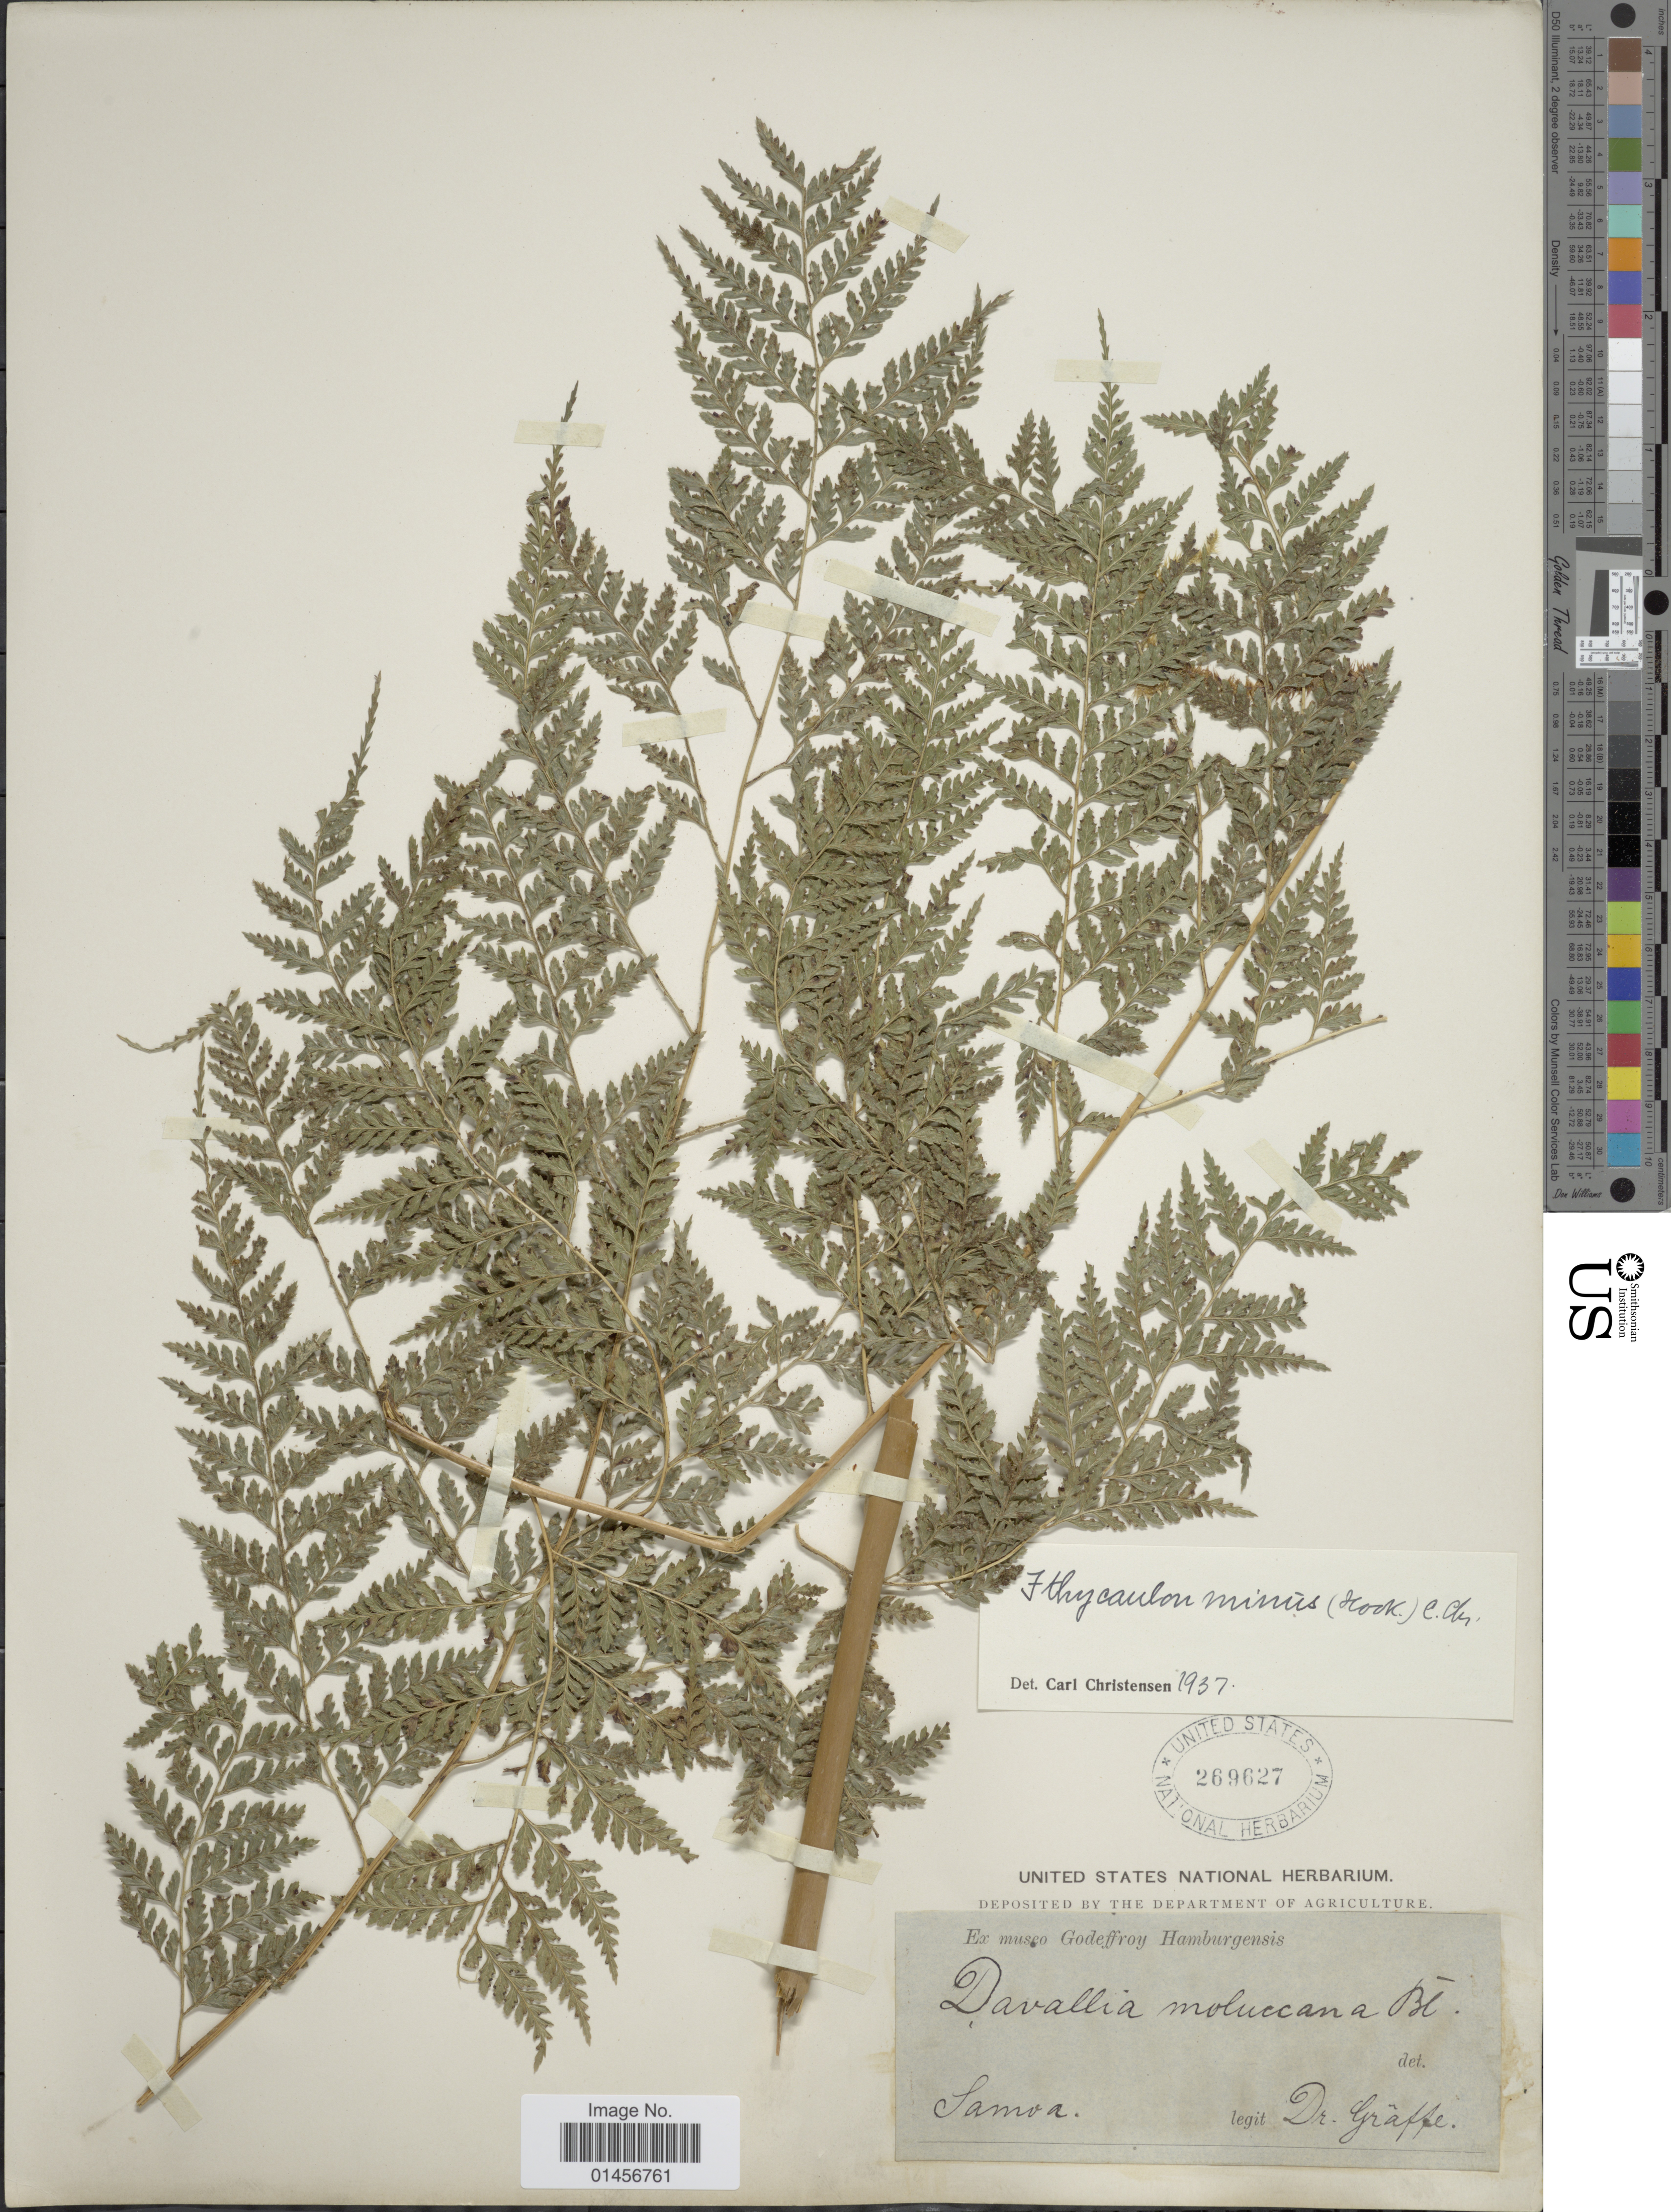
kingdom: Plantae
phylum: Tracheophyta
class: Polypodiopsida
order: Polypodiales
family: Saccolomataceae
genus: Saccoloma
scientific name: Saccoloma tenue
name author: (Brack.) Mett.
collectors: Graffe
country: American Samoa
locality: Samoa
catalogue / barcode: US 269627